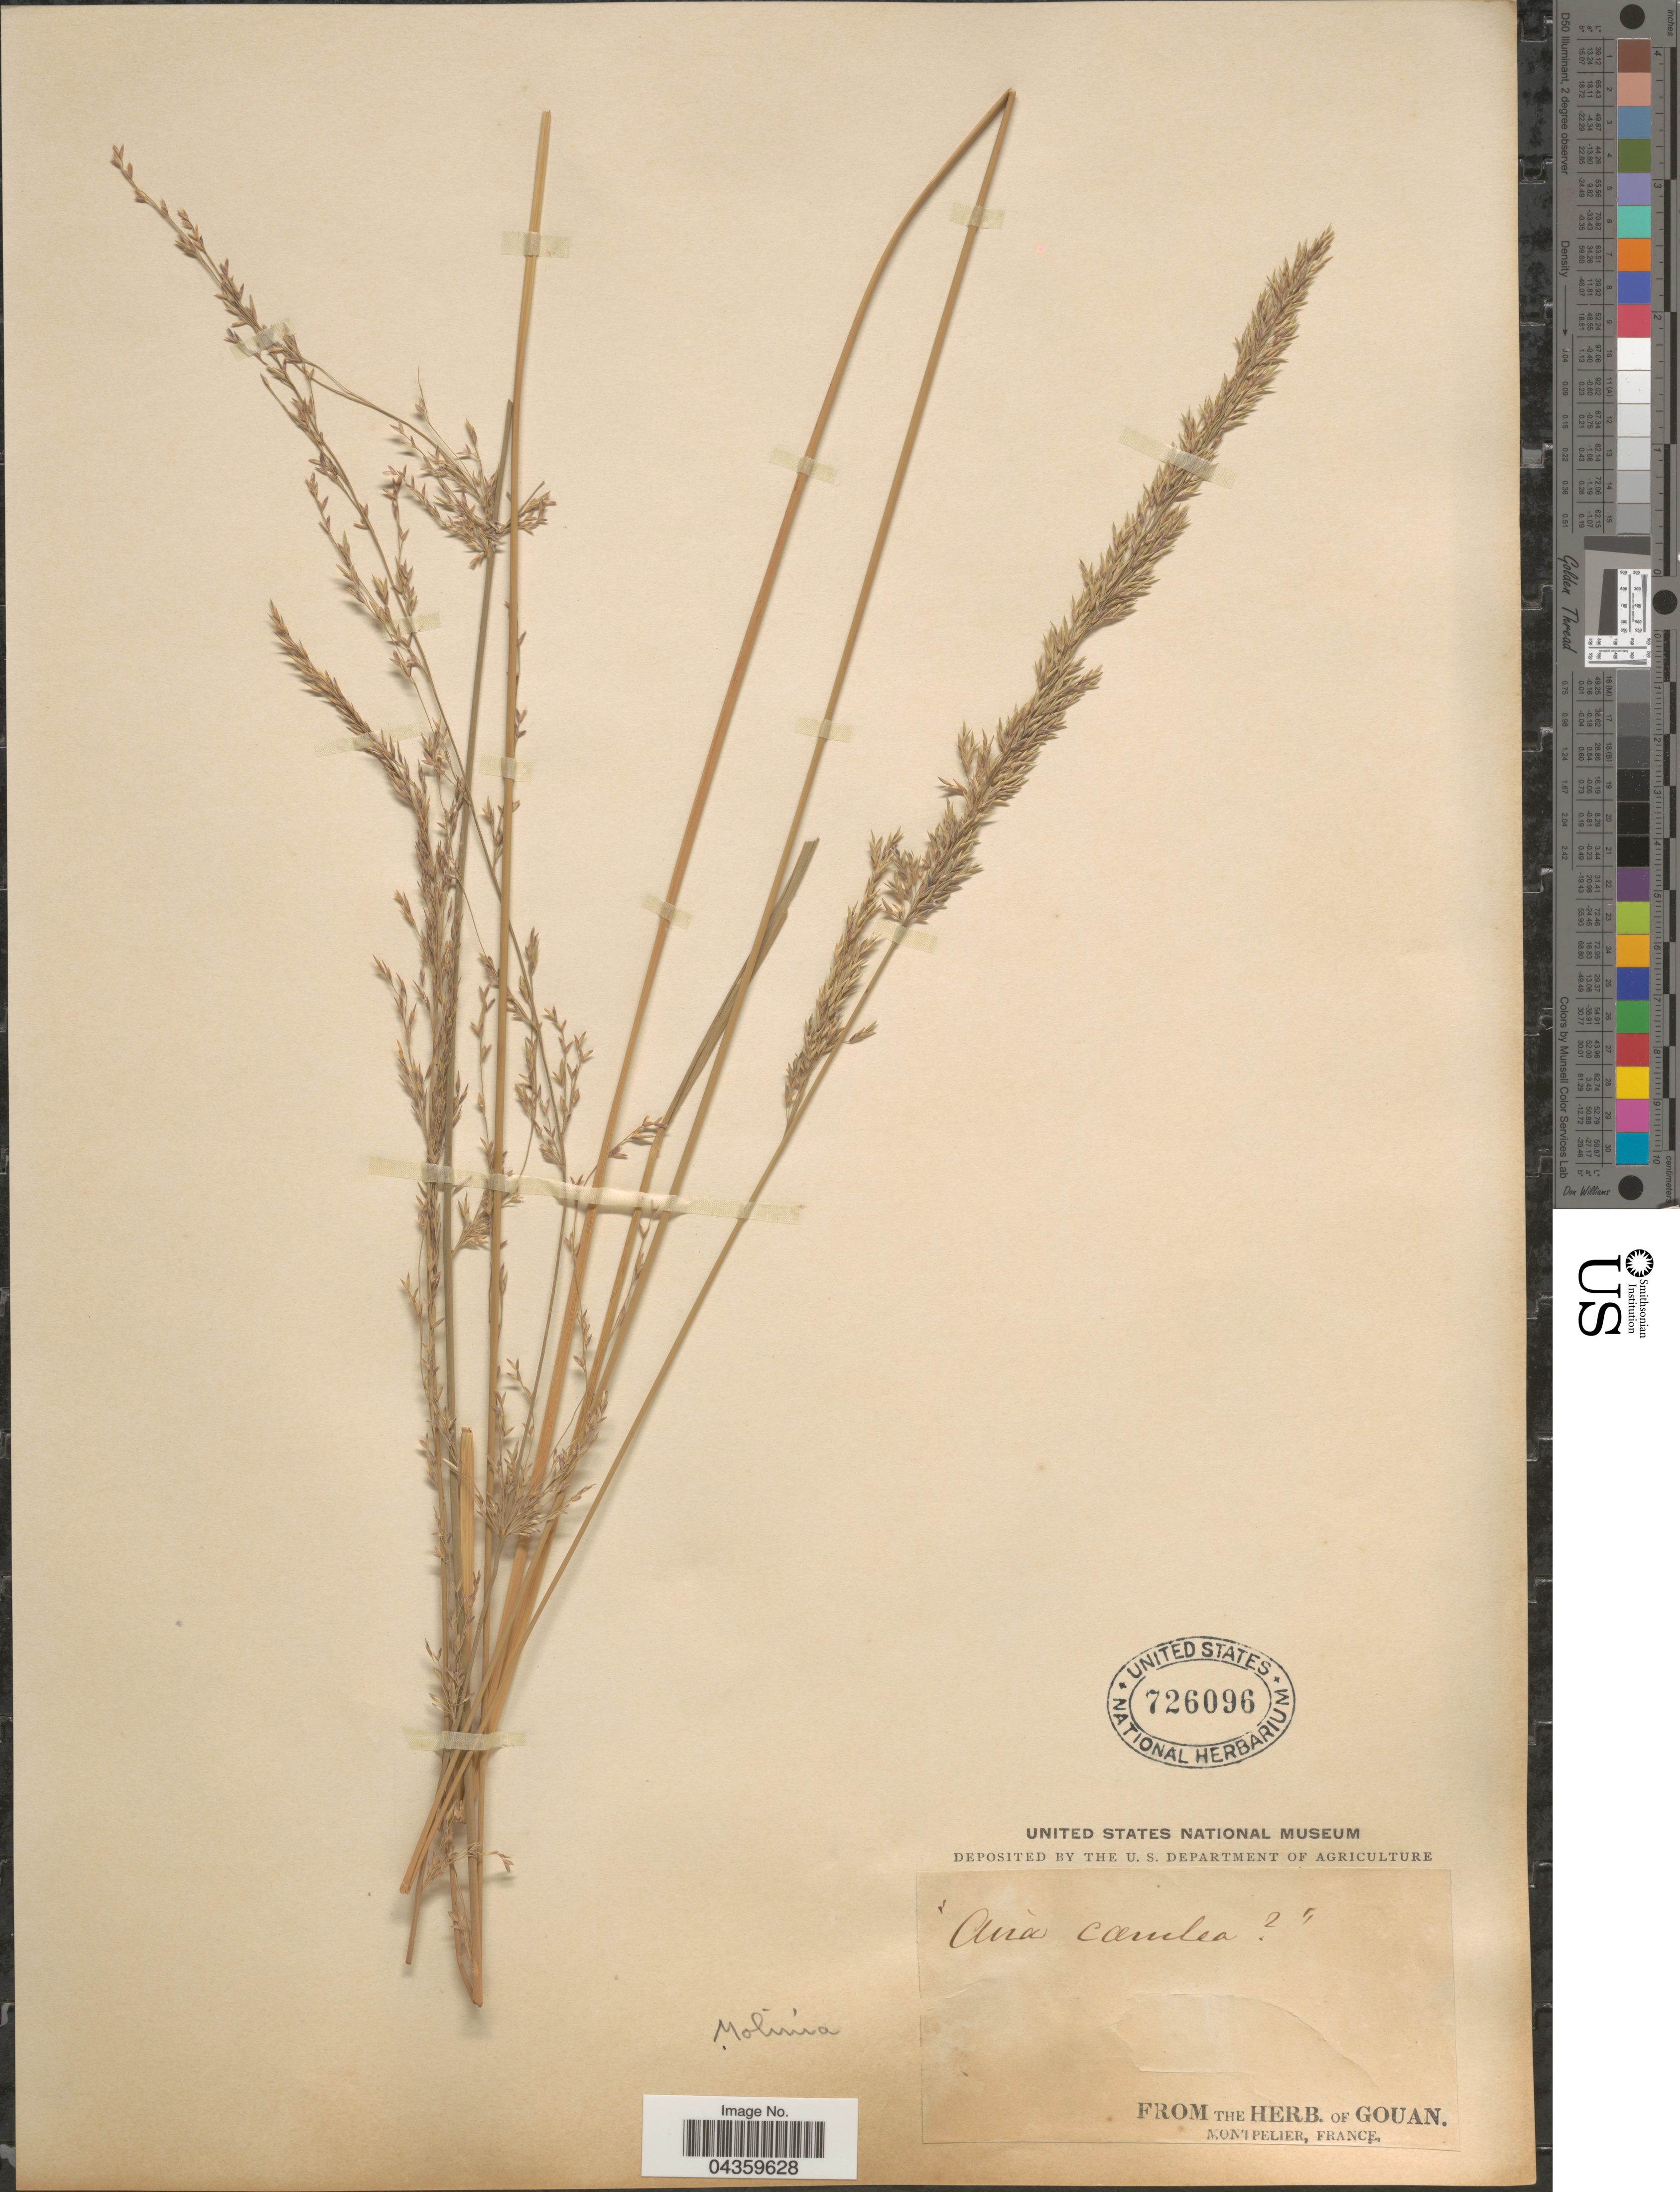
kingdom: Plantae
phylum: Tracheophyta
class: Liliopsida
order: Poales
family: Poaceae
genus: Molinia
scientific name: Molinia caerulea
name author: (L.) Moench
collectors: ex herb. Gouan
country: France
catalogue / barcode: US 726096